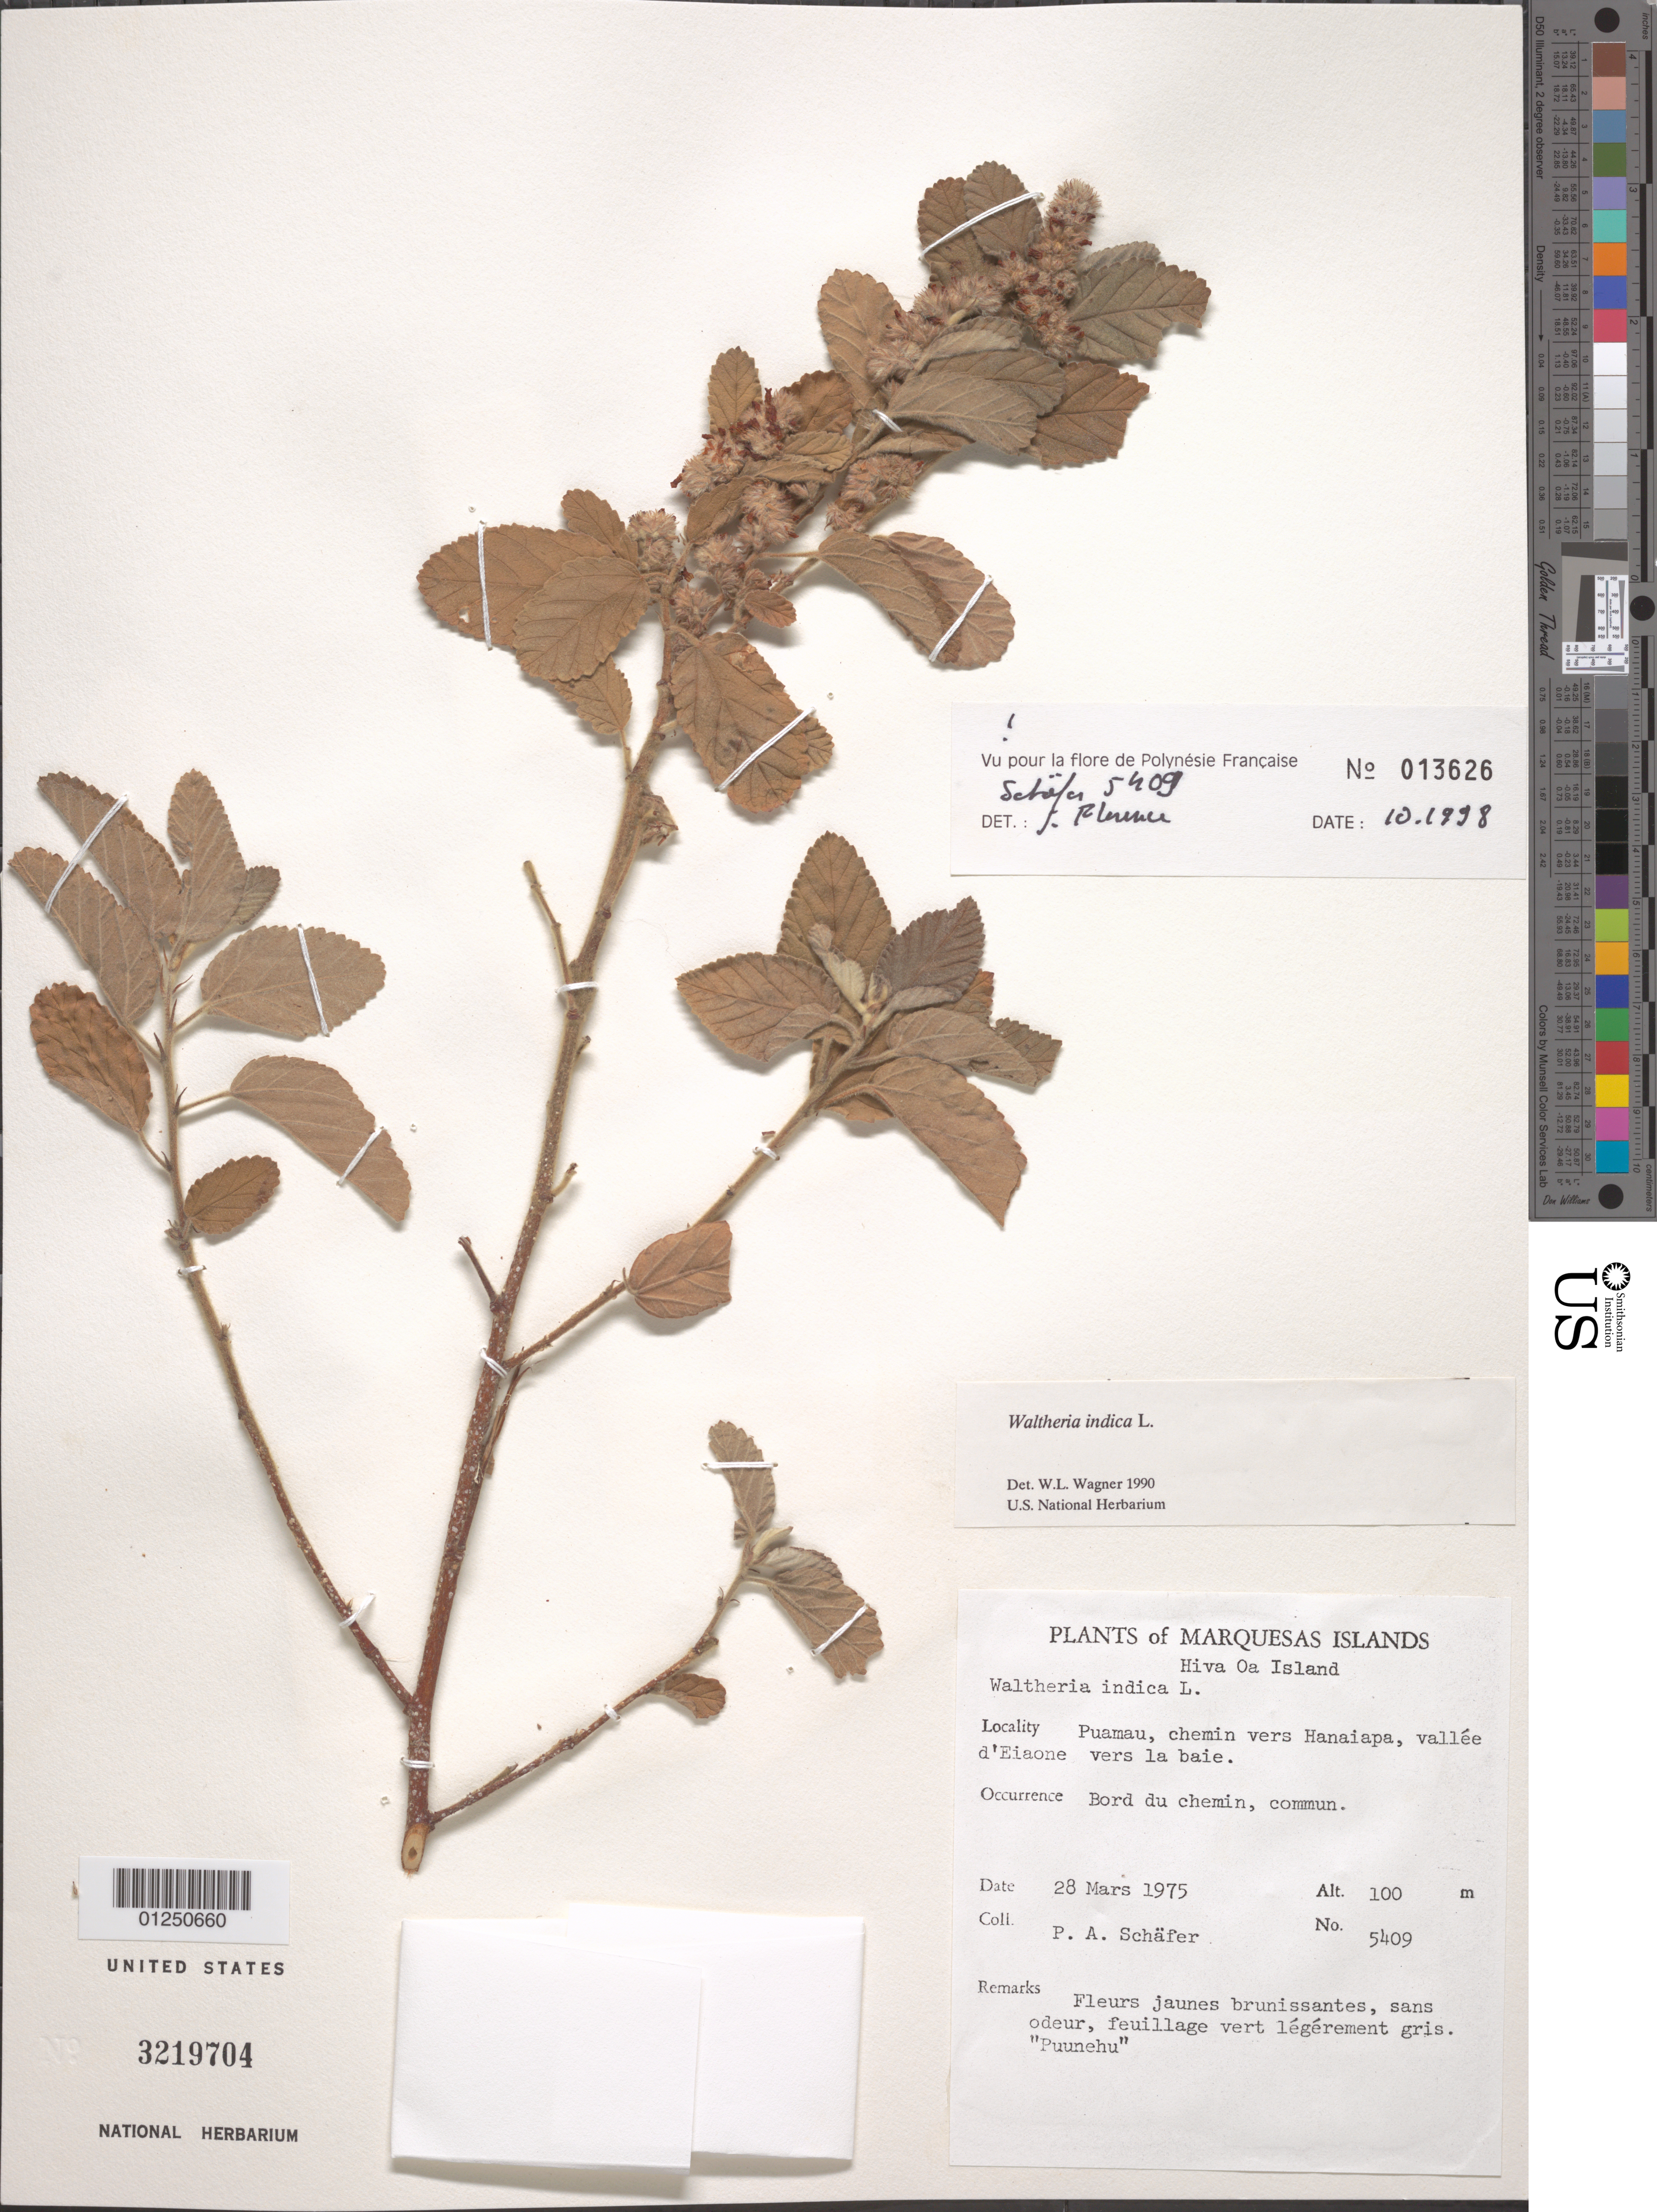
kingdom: Plantae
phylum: Tracheophyta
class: Magnoliopsida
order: Malvales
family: Malvaceae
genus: Waltheria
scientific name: Waltheria indica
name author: L.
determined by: Wagner, W. L., (BOT), Smithsonian Institution - National Museum of Natural History (UNITED STATES)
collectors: P. A. Schäfer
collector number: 5409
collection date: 1975-03-28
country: French Polynesia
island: Hiva Oa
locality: Puamau, chemin vers Hanaiapa, vallée d'Eiaone vers la baie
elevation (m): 100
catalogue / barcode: US 3219704